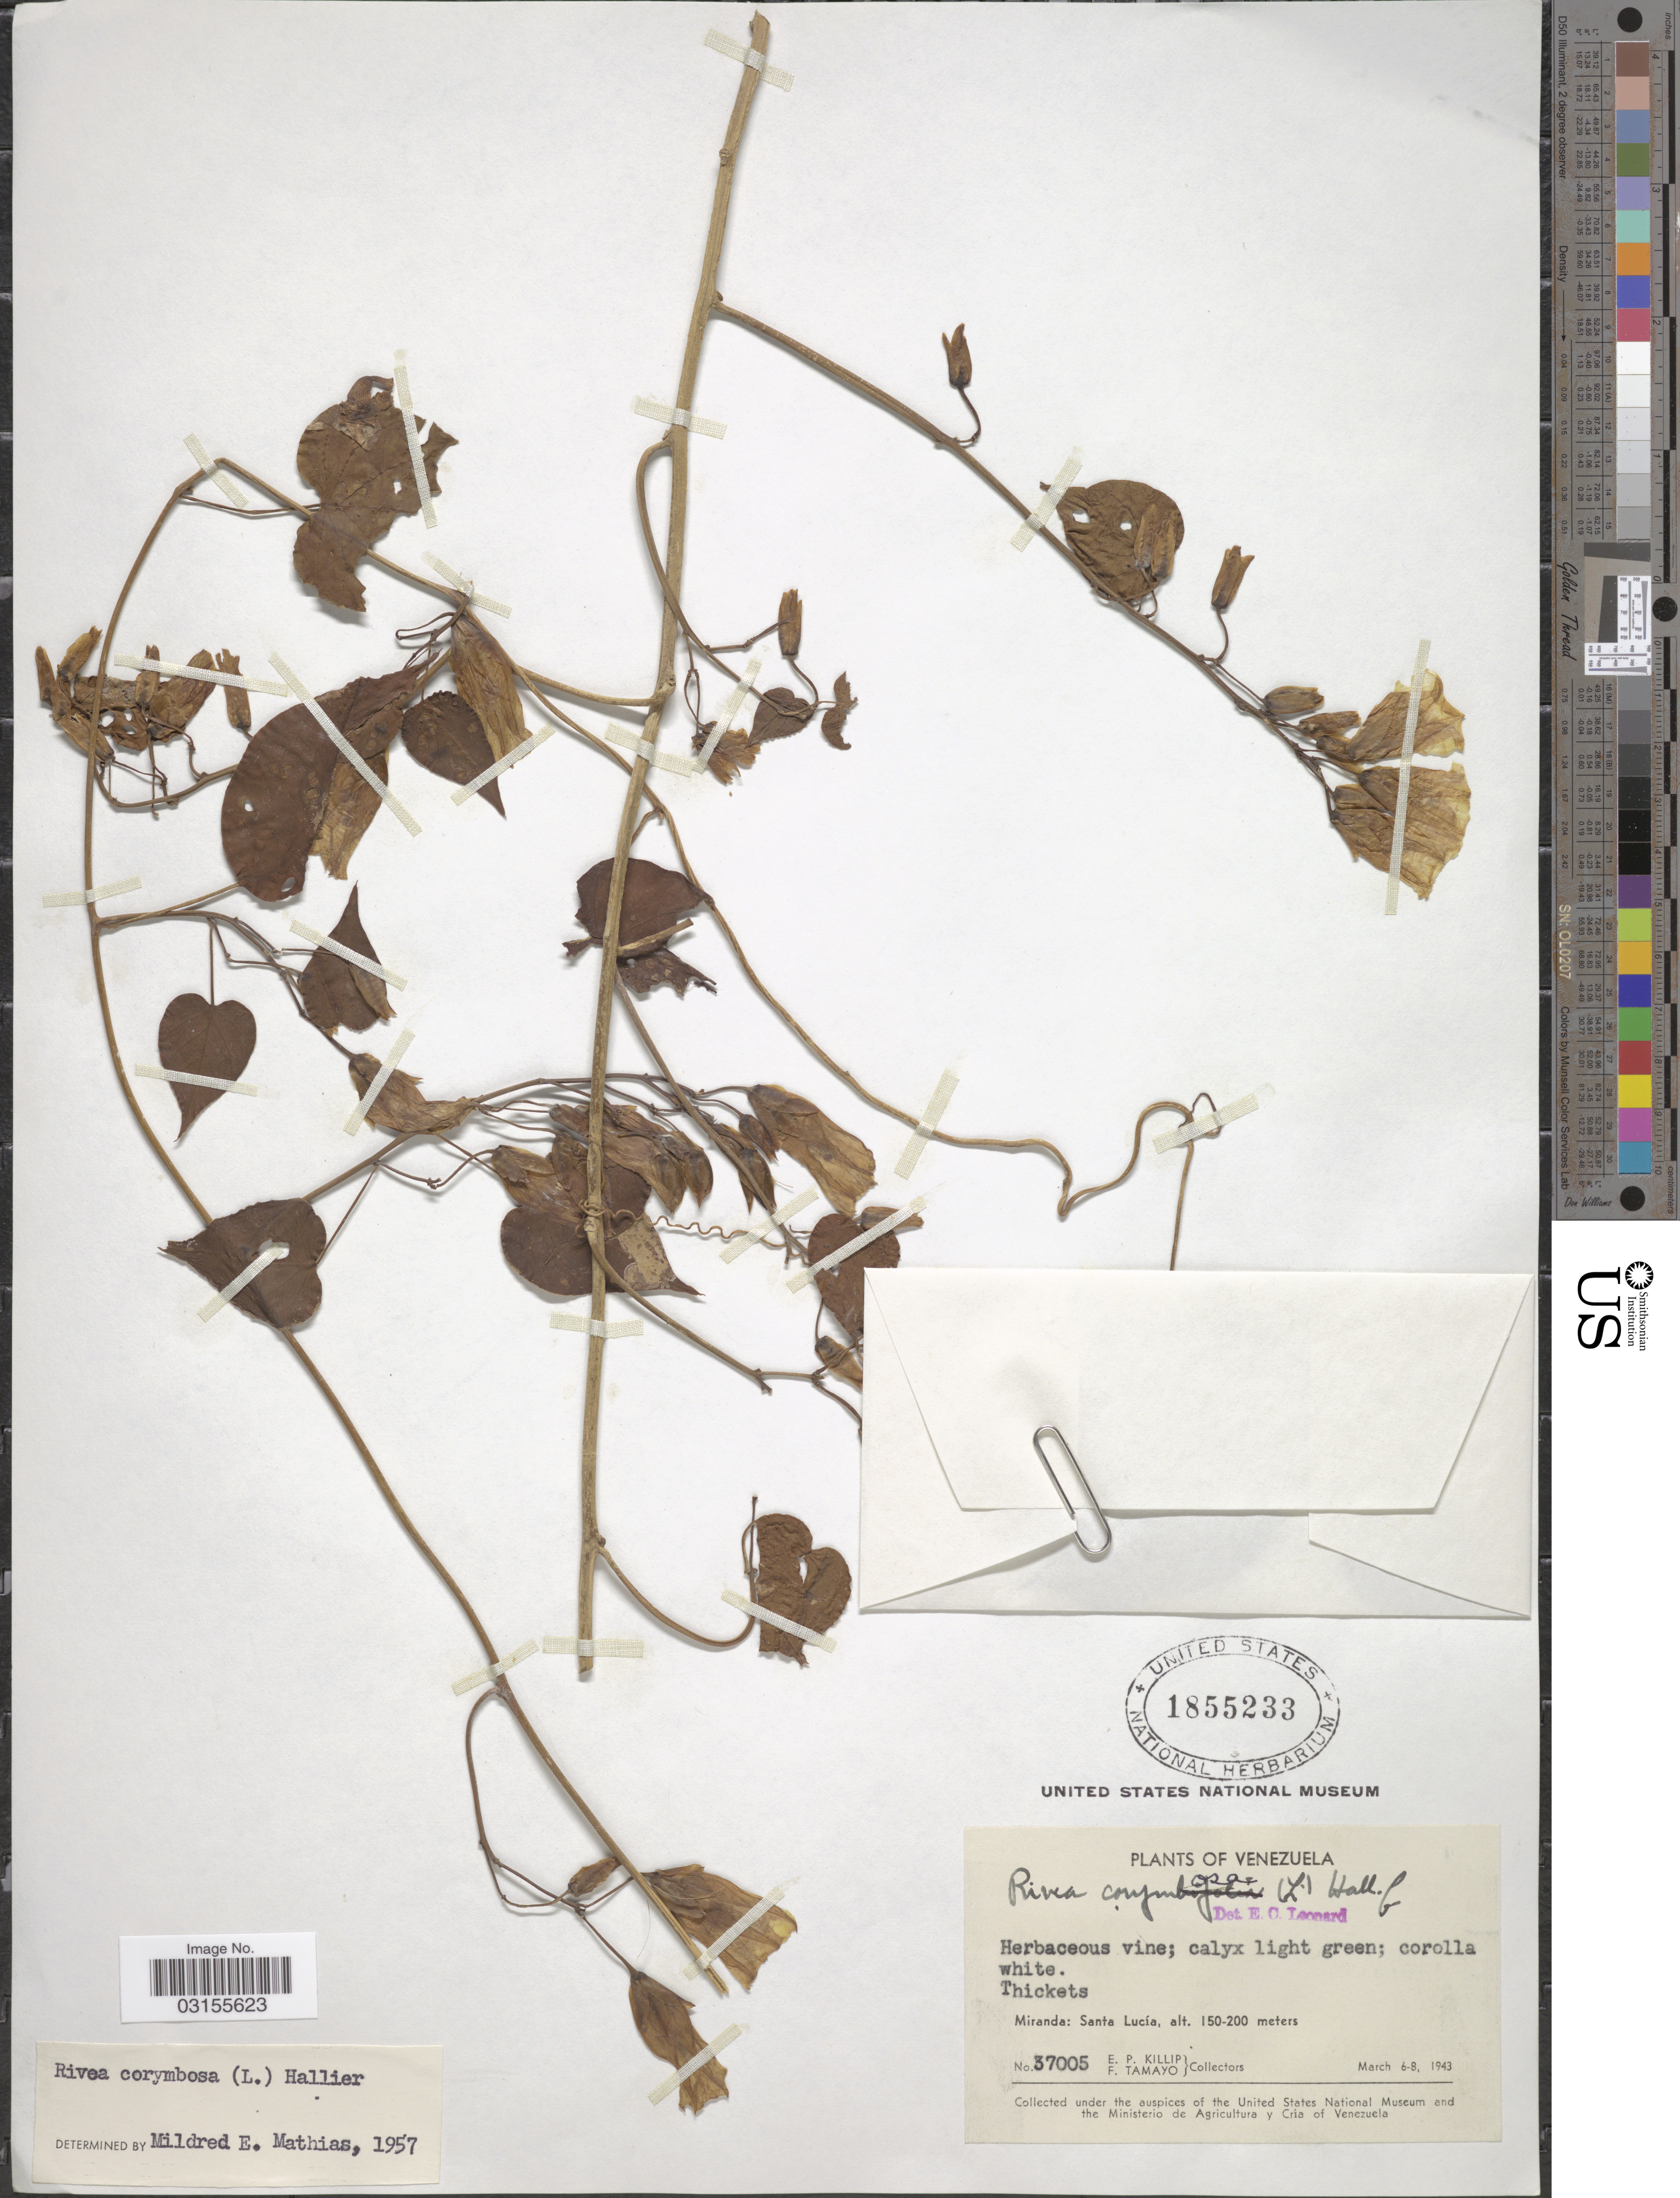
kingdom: Plantae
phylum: Tracheophyta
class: Magnoliopsida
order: Solanales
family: Convolvulaceae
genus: Turbina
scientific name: Turbina corymbosa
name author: (L.) Raf.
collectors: E. P. Killip & F. Tamayo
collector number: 37005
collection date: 1943-03-06/1943-03-08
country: Venezuela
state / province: Miranda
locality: Santa Lucía.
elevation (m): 150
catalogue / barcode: US 1855233